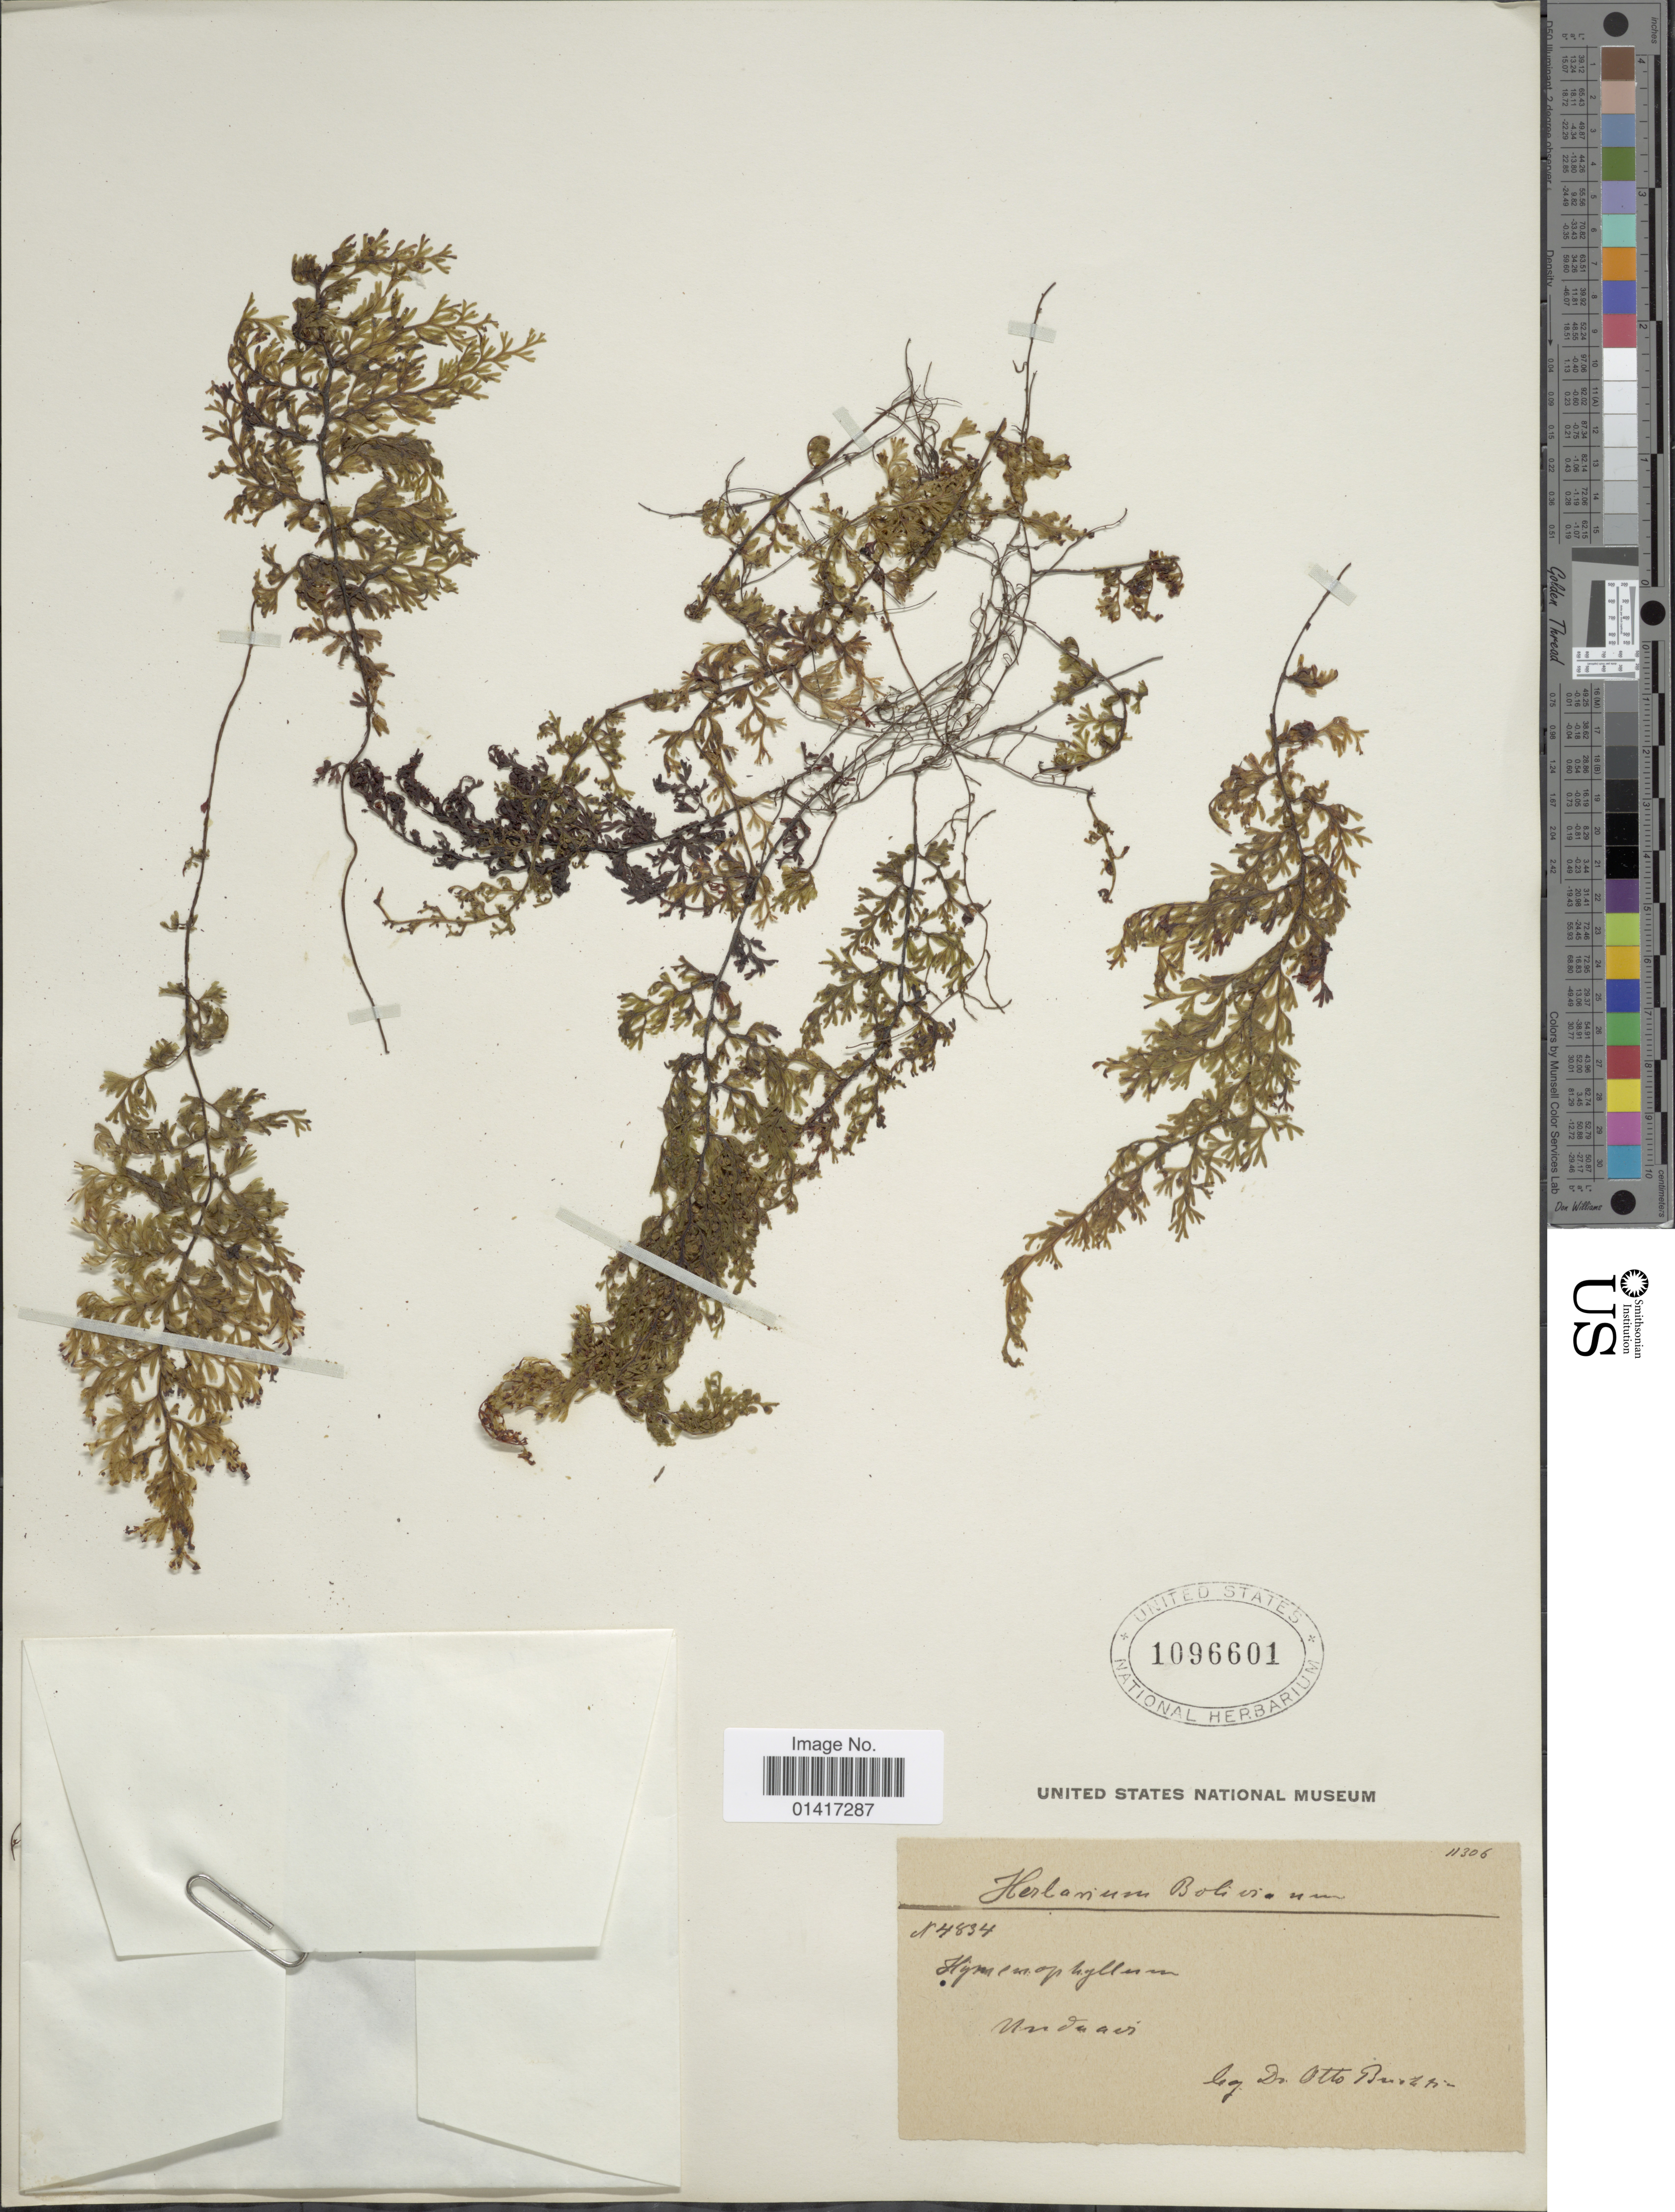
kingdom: Plantae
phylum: Tracheophyta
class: Polypodiopsida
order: Hymenophyllales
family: Hymenophyllaceae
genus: Hymenophyllum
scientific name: Hymenophyllum undulatum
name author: (Sw.) Sw.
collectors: O. Buchtien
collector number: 4834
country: Bolivia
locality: Unduavi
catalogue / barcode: US 1096601